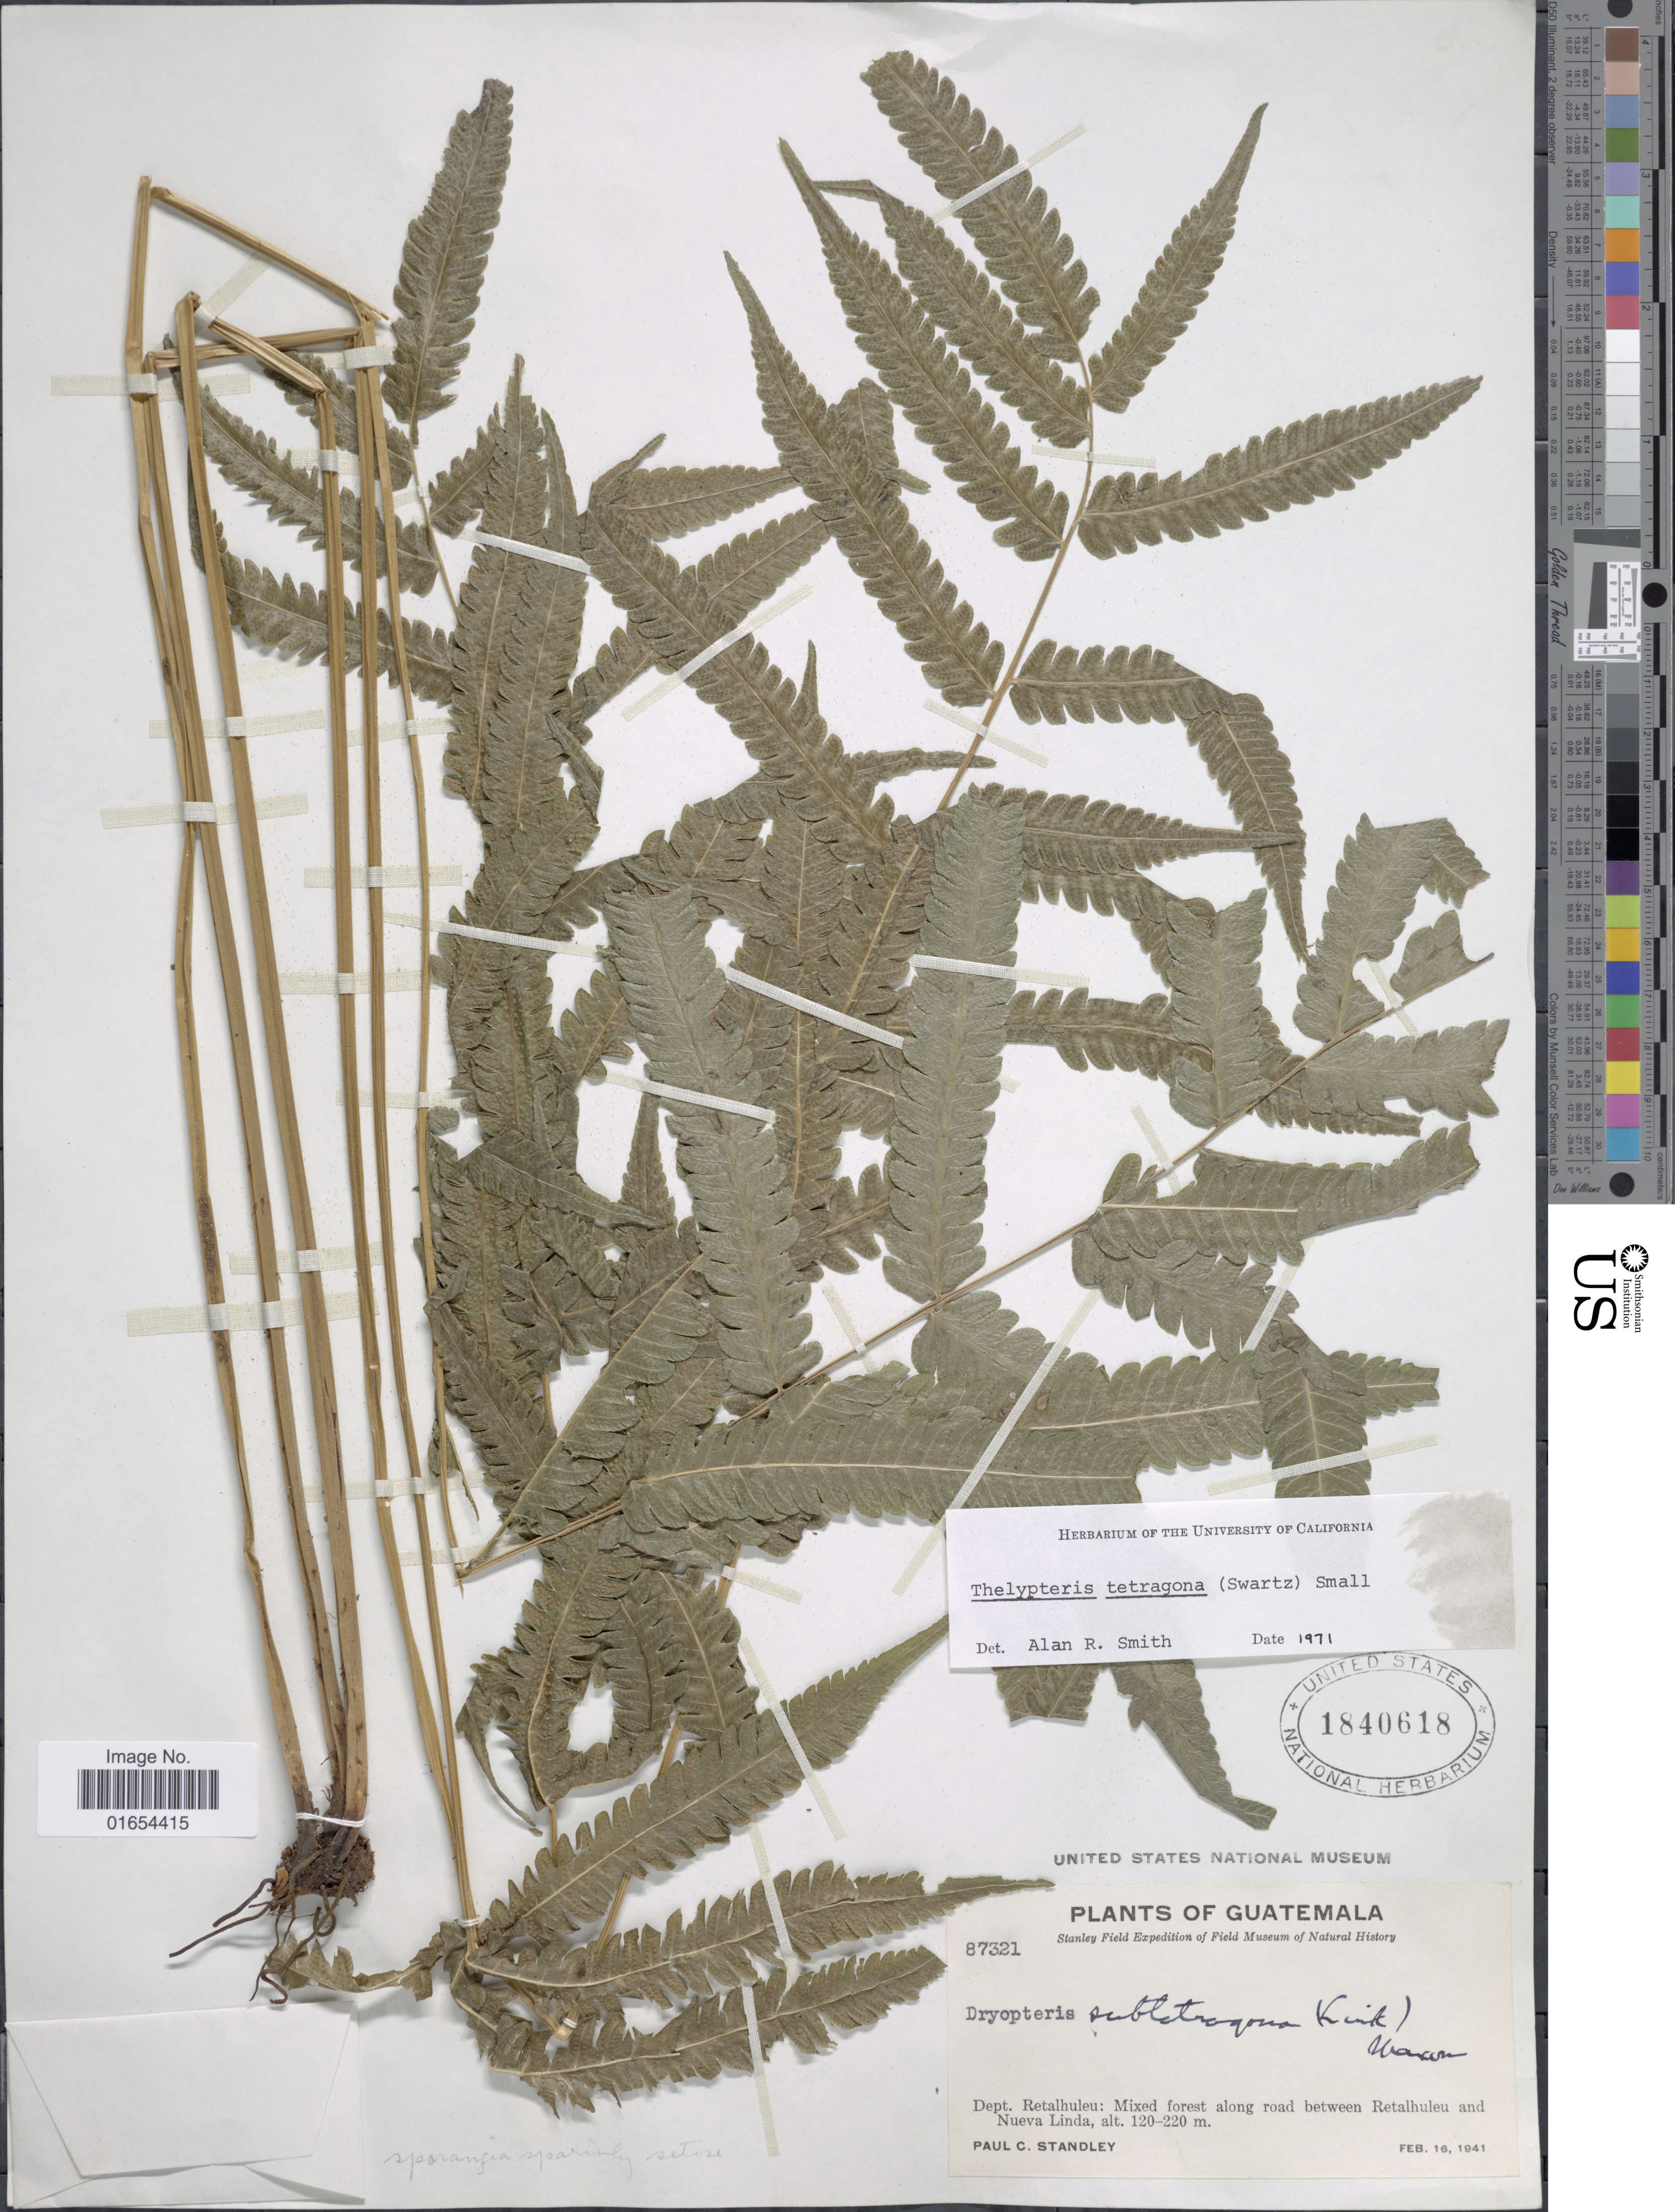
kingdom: Plantae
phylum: Tracheophyta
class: Polypodiopsida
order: Polypodiales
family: Thelypteridaceae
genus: Goniopteris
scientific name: Goniopteris tetragona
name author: (C. Presl) Sw.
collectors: P. C. Standley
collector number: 87321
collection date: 1941-02-16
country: Guatemala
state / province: Retalhuleu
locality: Mixed forest along road between Retalhuleu and Nueva Linda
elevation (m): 120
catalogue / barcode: US 1840618